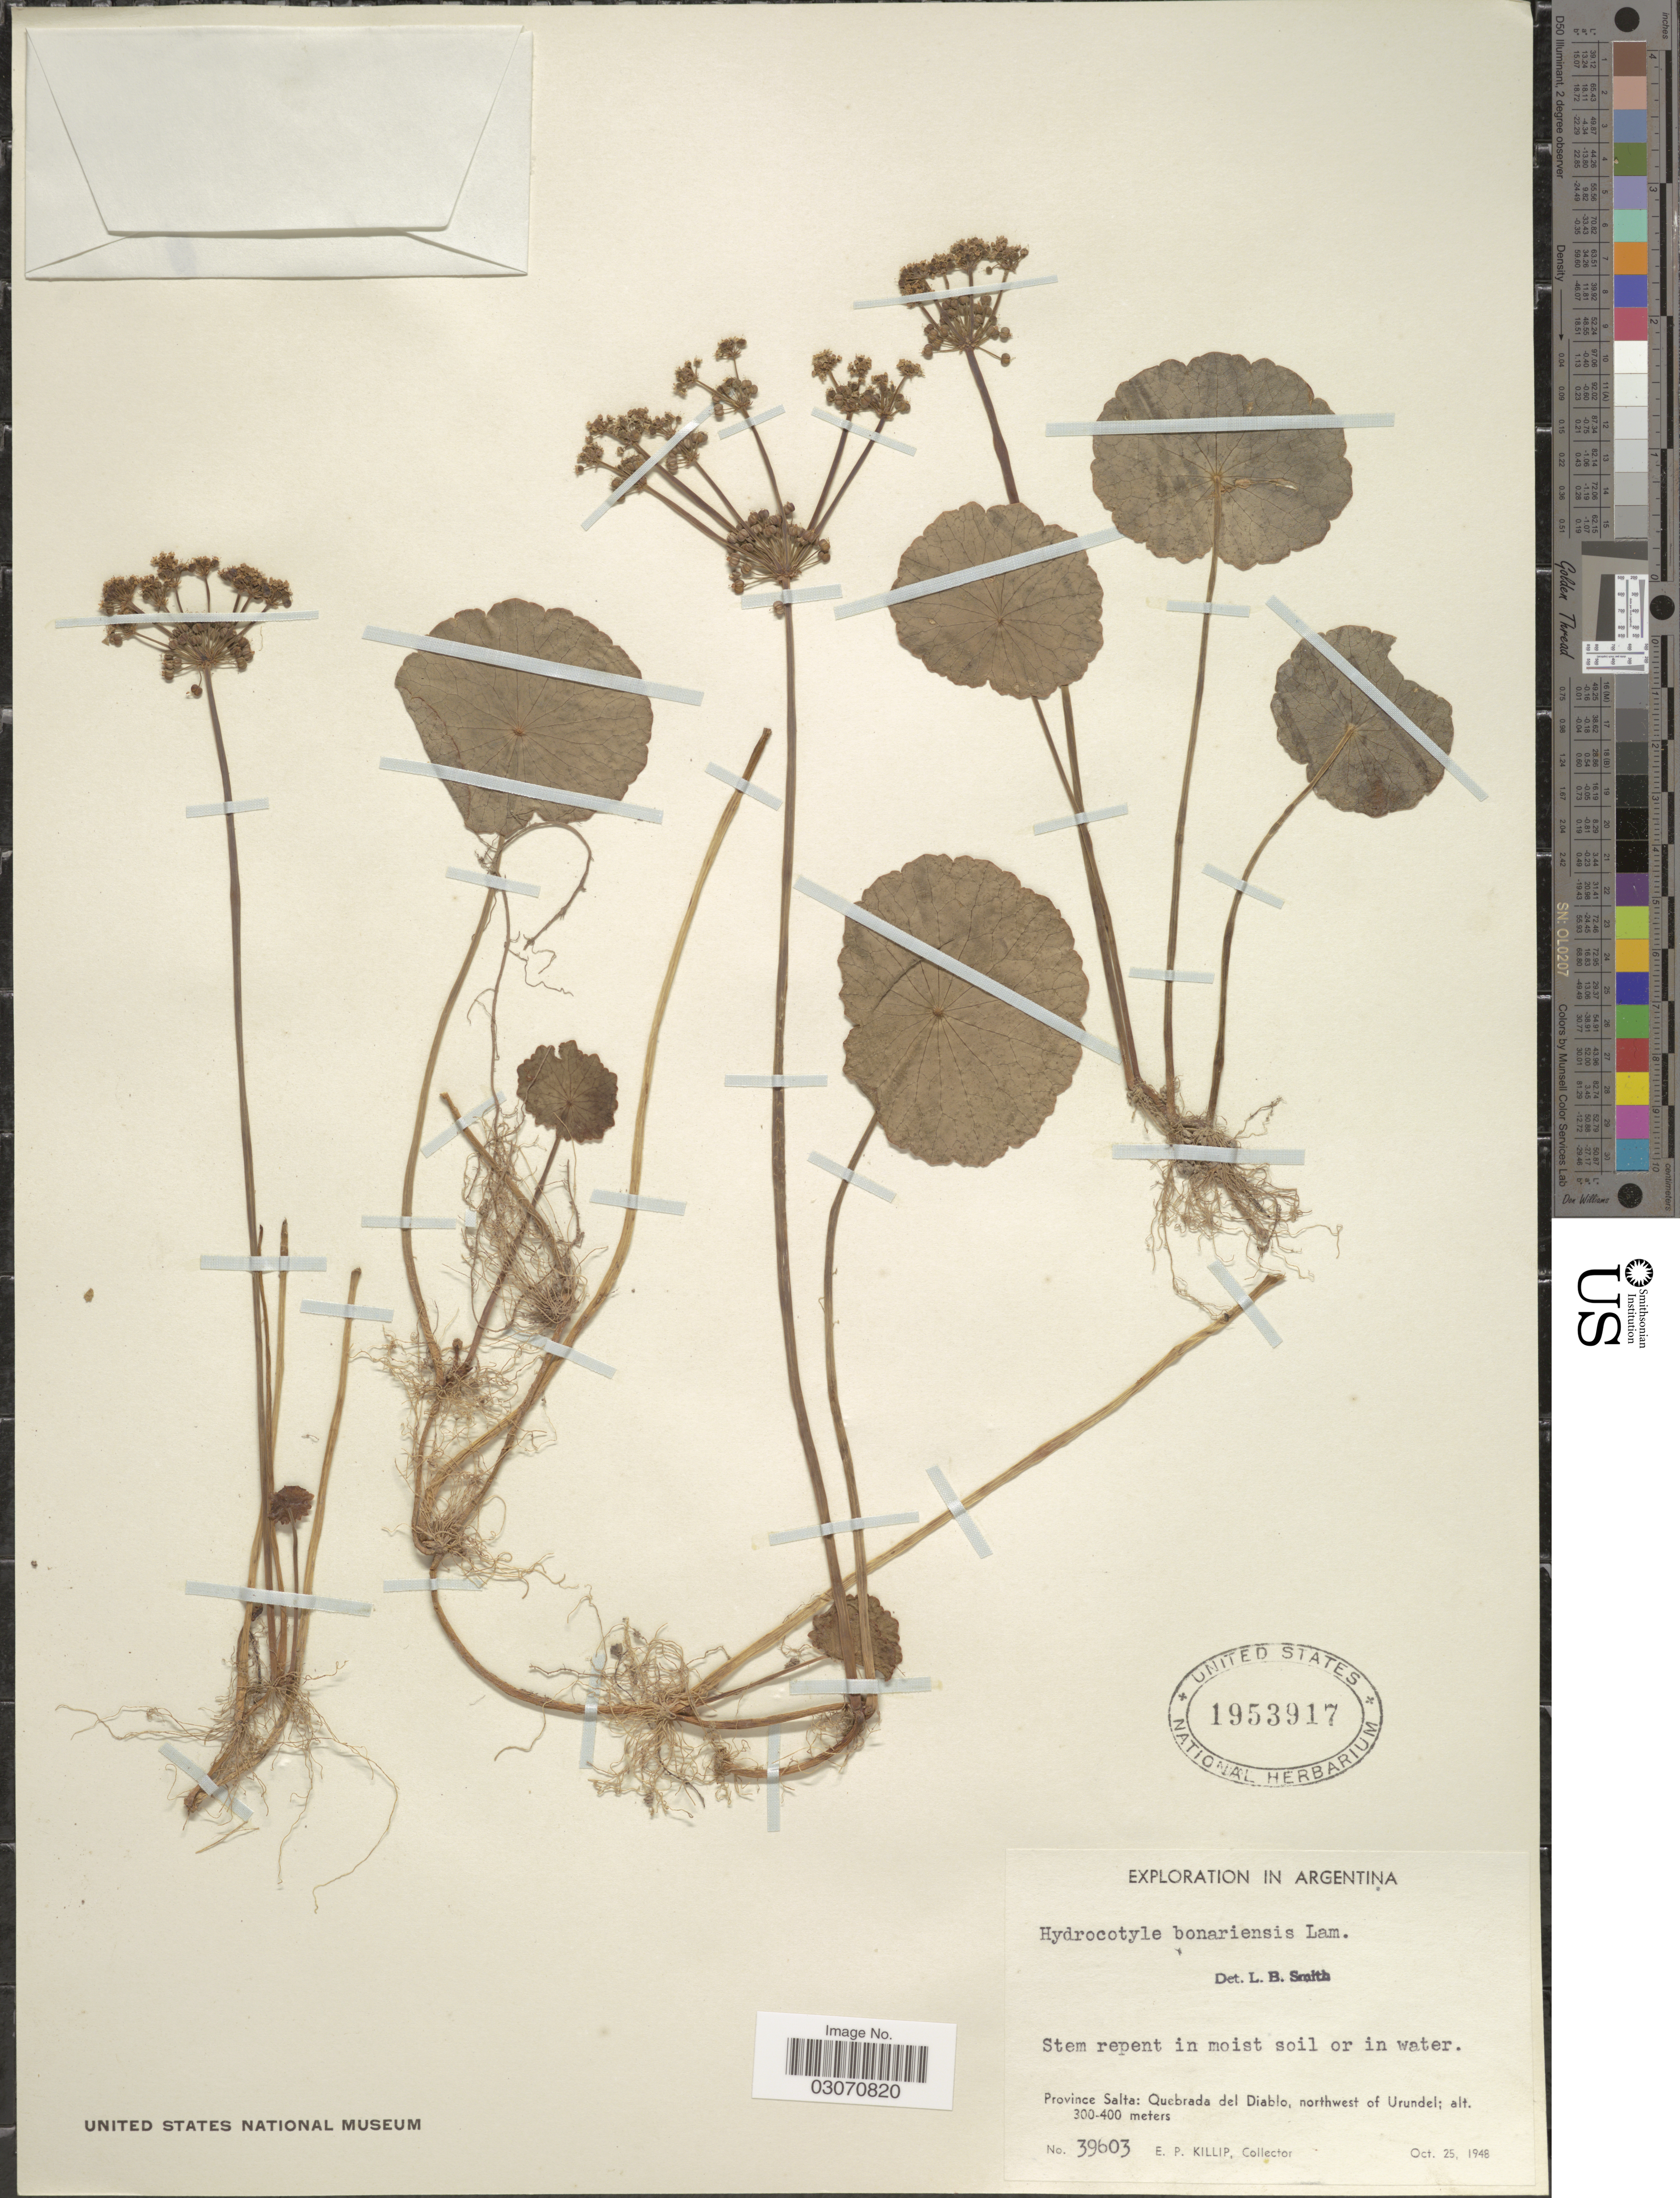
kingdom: Plantae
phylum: Tracheophyta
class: Magnoliopsida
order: Apiales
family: Araliaceae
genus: Hydrocotyle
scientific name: Hydrocotyle bonariensis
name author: Lam.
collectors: E. P. Killip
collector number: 39603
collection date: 1948-10-25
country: Argentina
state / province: Salta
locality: Quebrada del Diablo, northwest of Urundel.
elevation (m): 300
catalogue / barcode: US 1953917